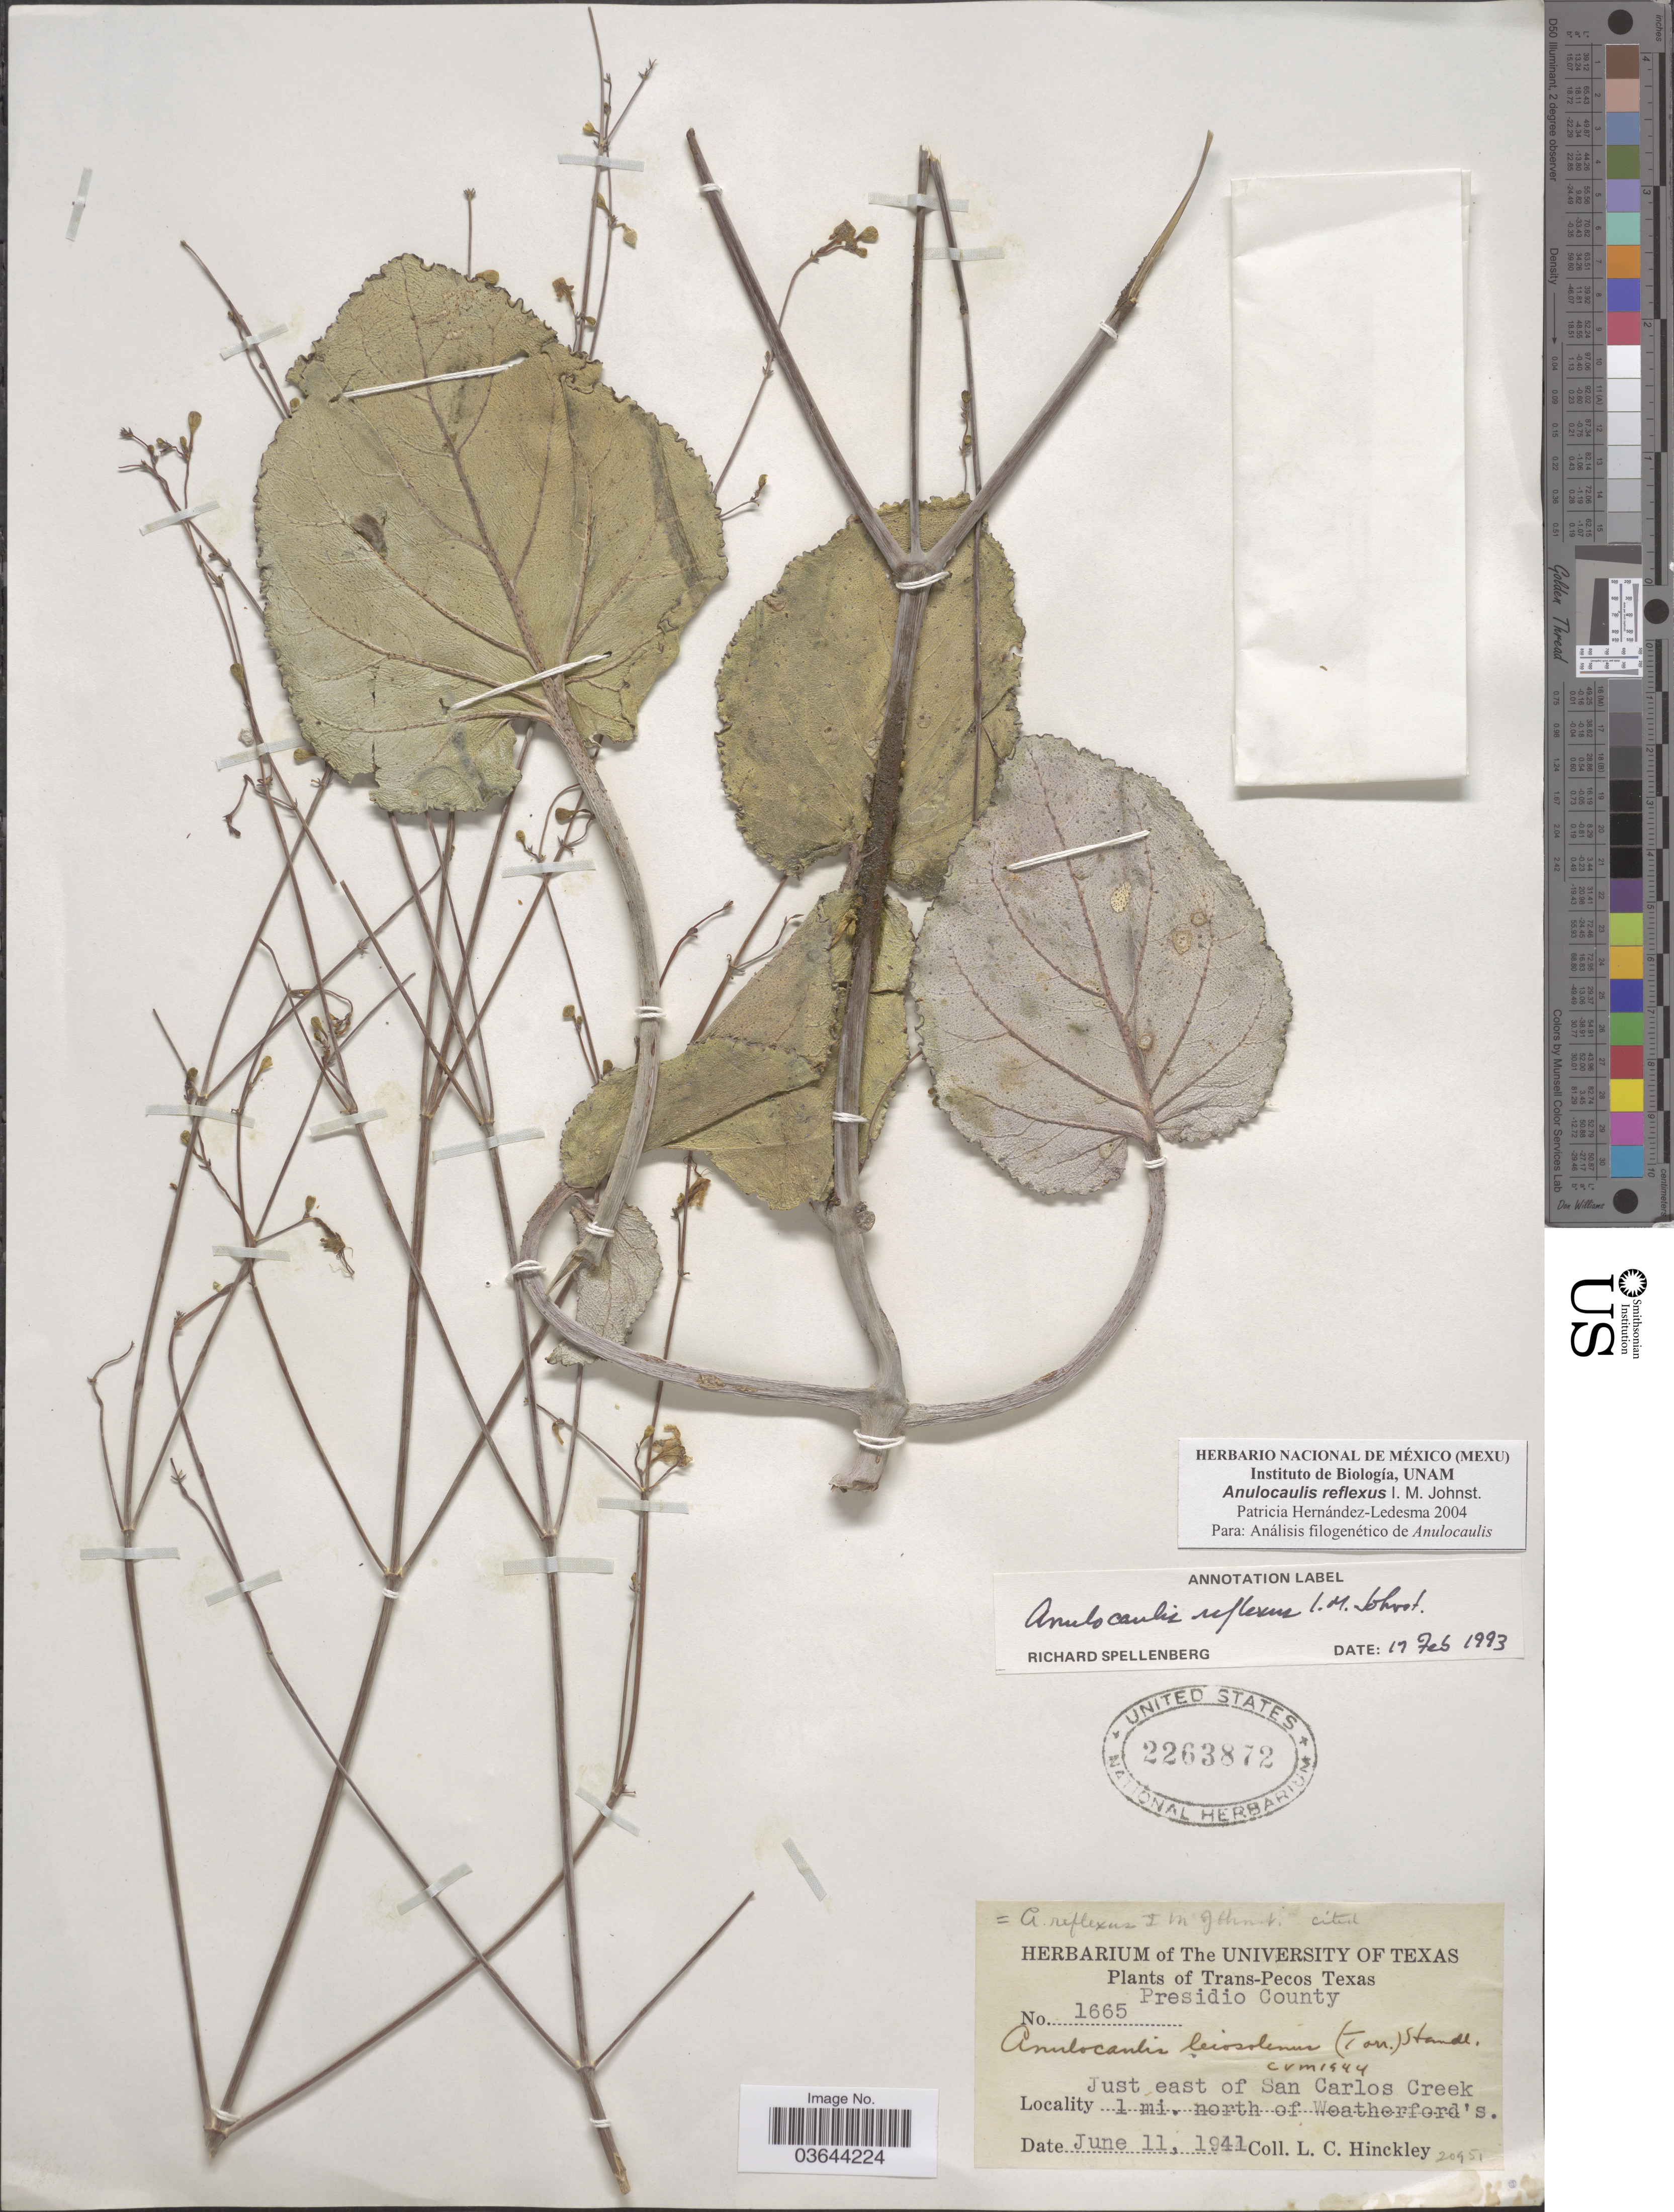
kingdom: Plantae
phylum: Tracheophyta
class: Magnoliopsida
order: Caryophyllales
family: Nyctaginaceae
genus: Anulocaulis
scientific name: Anulocaulis reflexus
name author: I.M. Johnst.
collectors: L. Hinckley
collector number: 1665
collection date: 1941-06-11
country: United States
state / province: Texas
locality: Trans-Pecos. Presidio County. Just east of San Carlos Creek 1 mi. north of Weatherford's.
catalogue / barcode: US 2263872